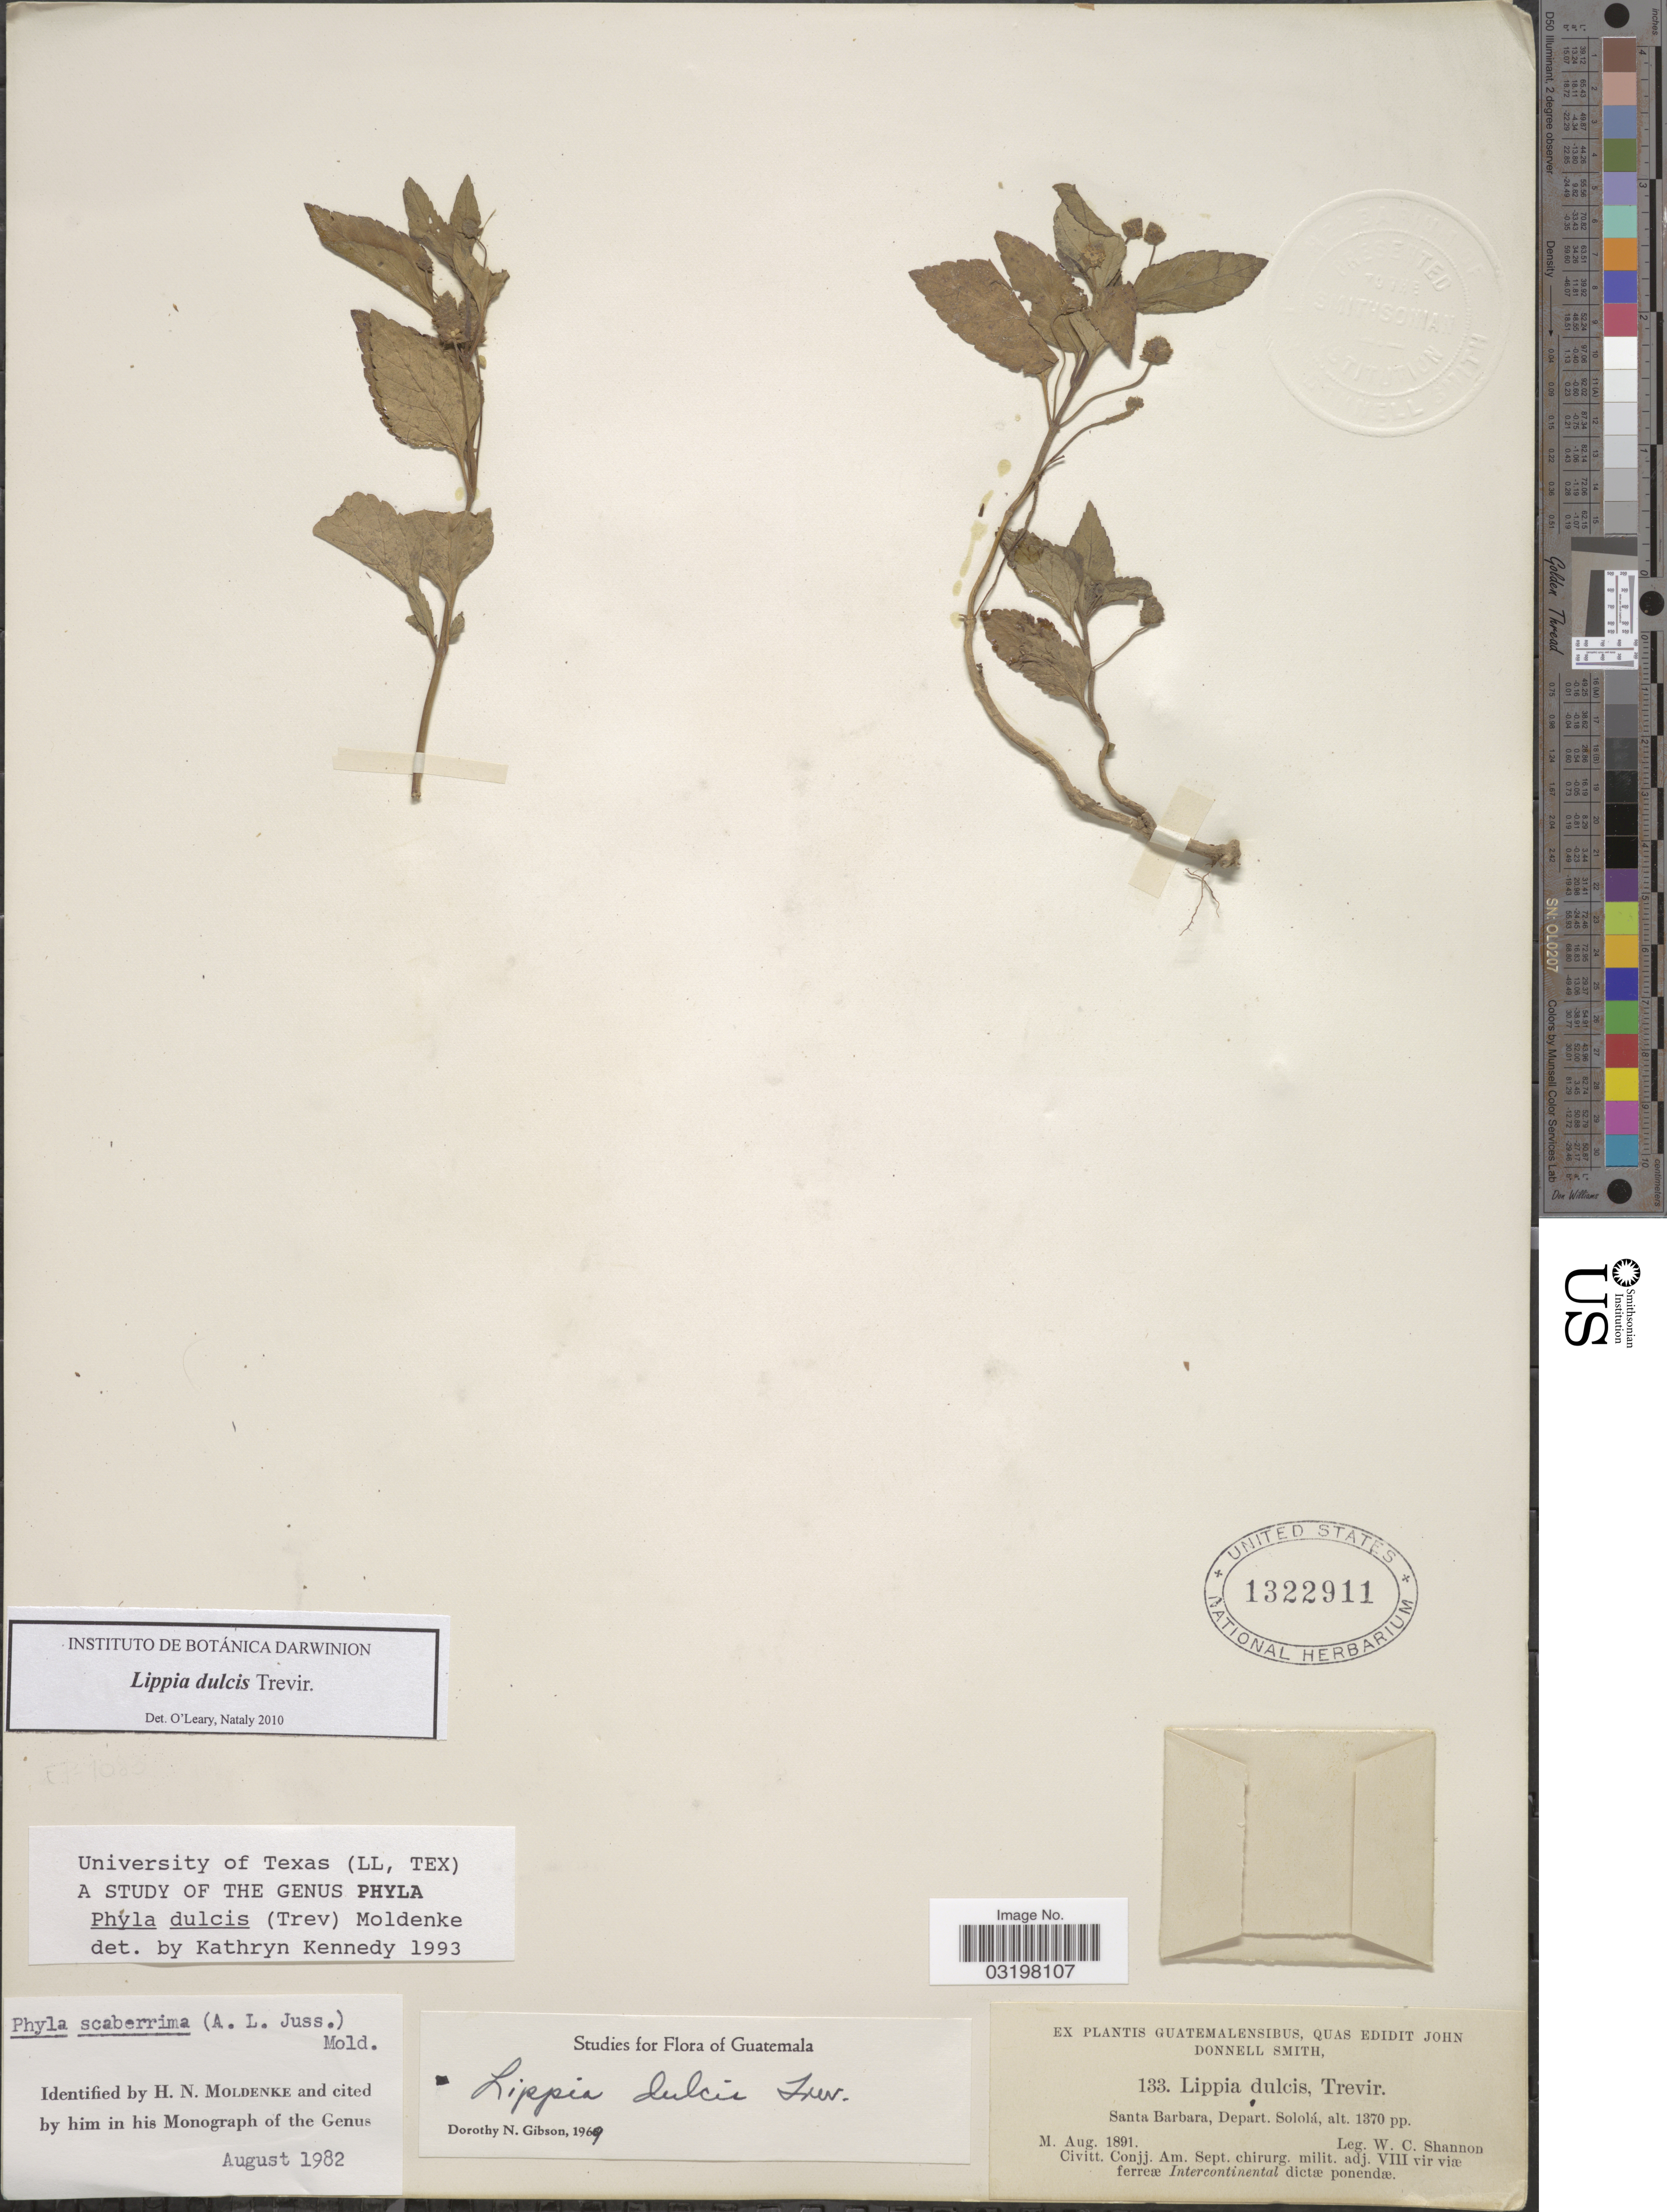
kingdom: Plantae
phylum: Tracheophyta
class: Magnoliopsida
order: Lamiales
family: Verbenaceae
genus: Lippia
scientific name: Lippia dulcis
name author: Trevis.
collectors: W. C. Shannon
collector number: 133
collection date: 1891-08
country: Guatemala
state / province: Sololá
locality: Santa Barbara. Depart. Sololá.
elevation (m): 418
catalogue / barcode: US 1322911